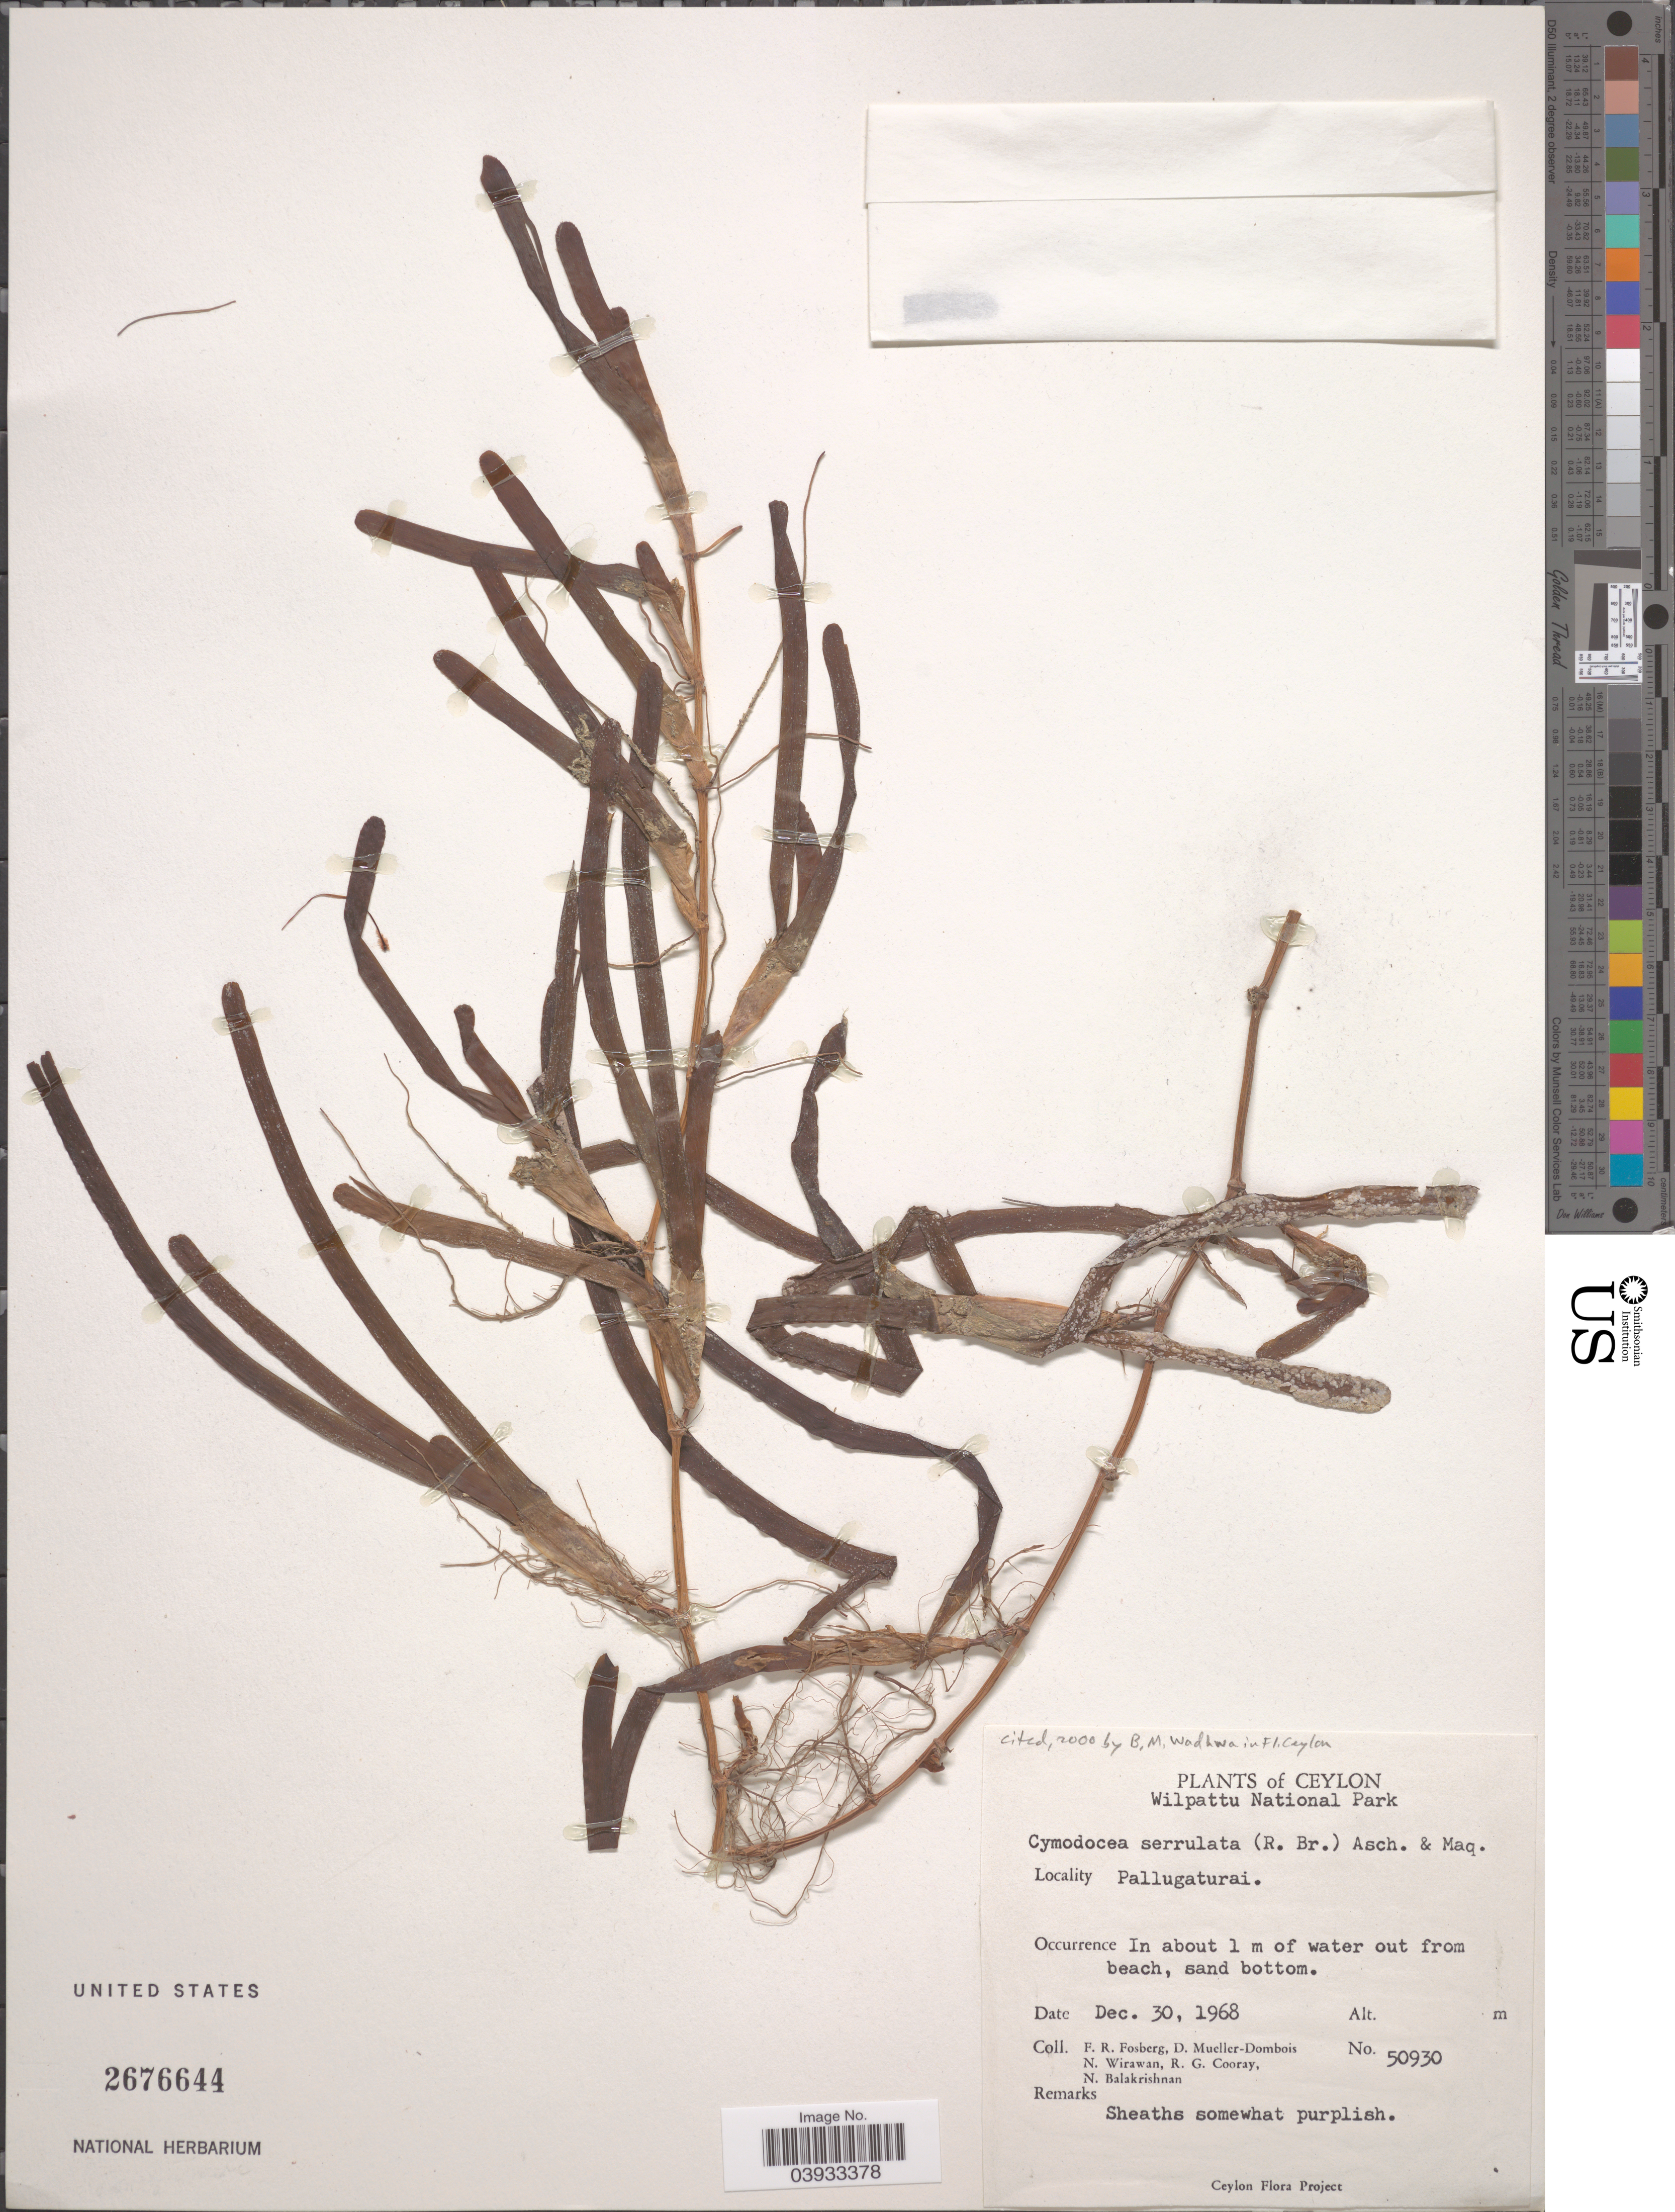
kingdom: Plantae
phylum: Tracheophyta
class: Liliopsida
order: Alismatales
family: Cymodoceaceae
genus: Cymodocea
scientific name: Cymodocea serrulata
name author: (R. Br.) Magnus & Ashers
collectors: F. R. Fosberg, D. Mueller-Dombois, N. Wirawan, R. Cooray & N. Balakrishnan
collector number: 50930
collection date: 1968-12-30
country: Sri Lanka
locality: Ceylon. Wilpattu National Park. Pallugaturai.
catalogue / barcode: US 2676644